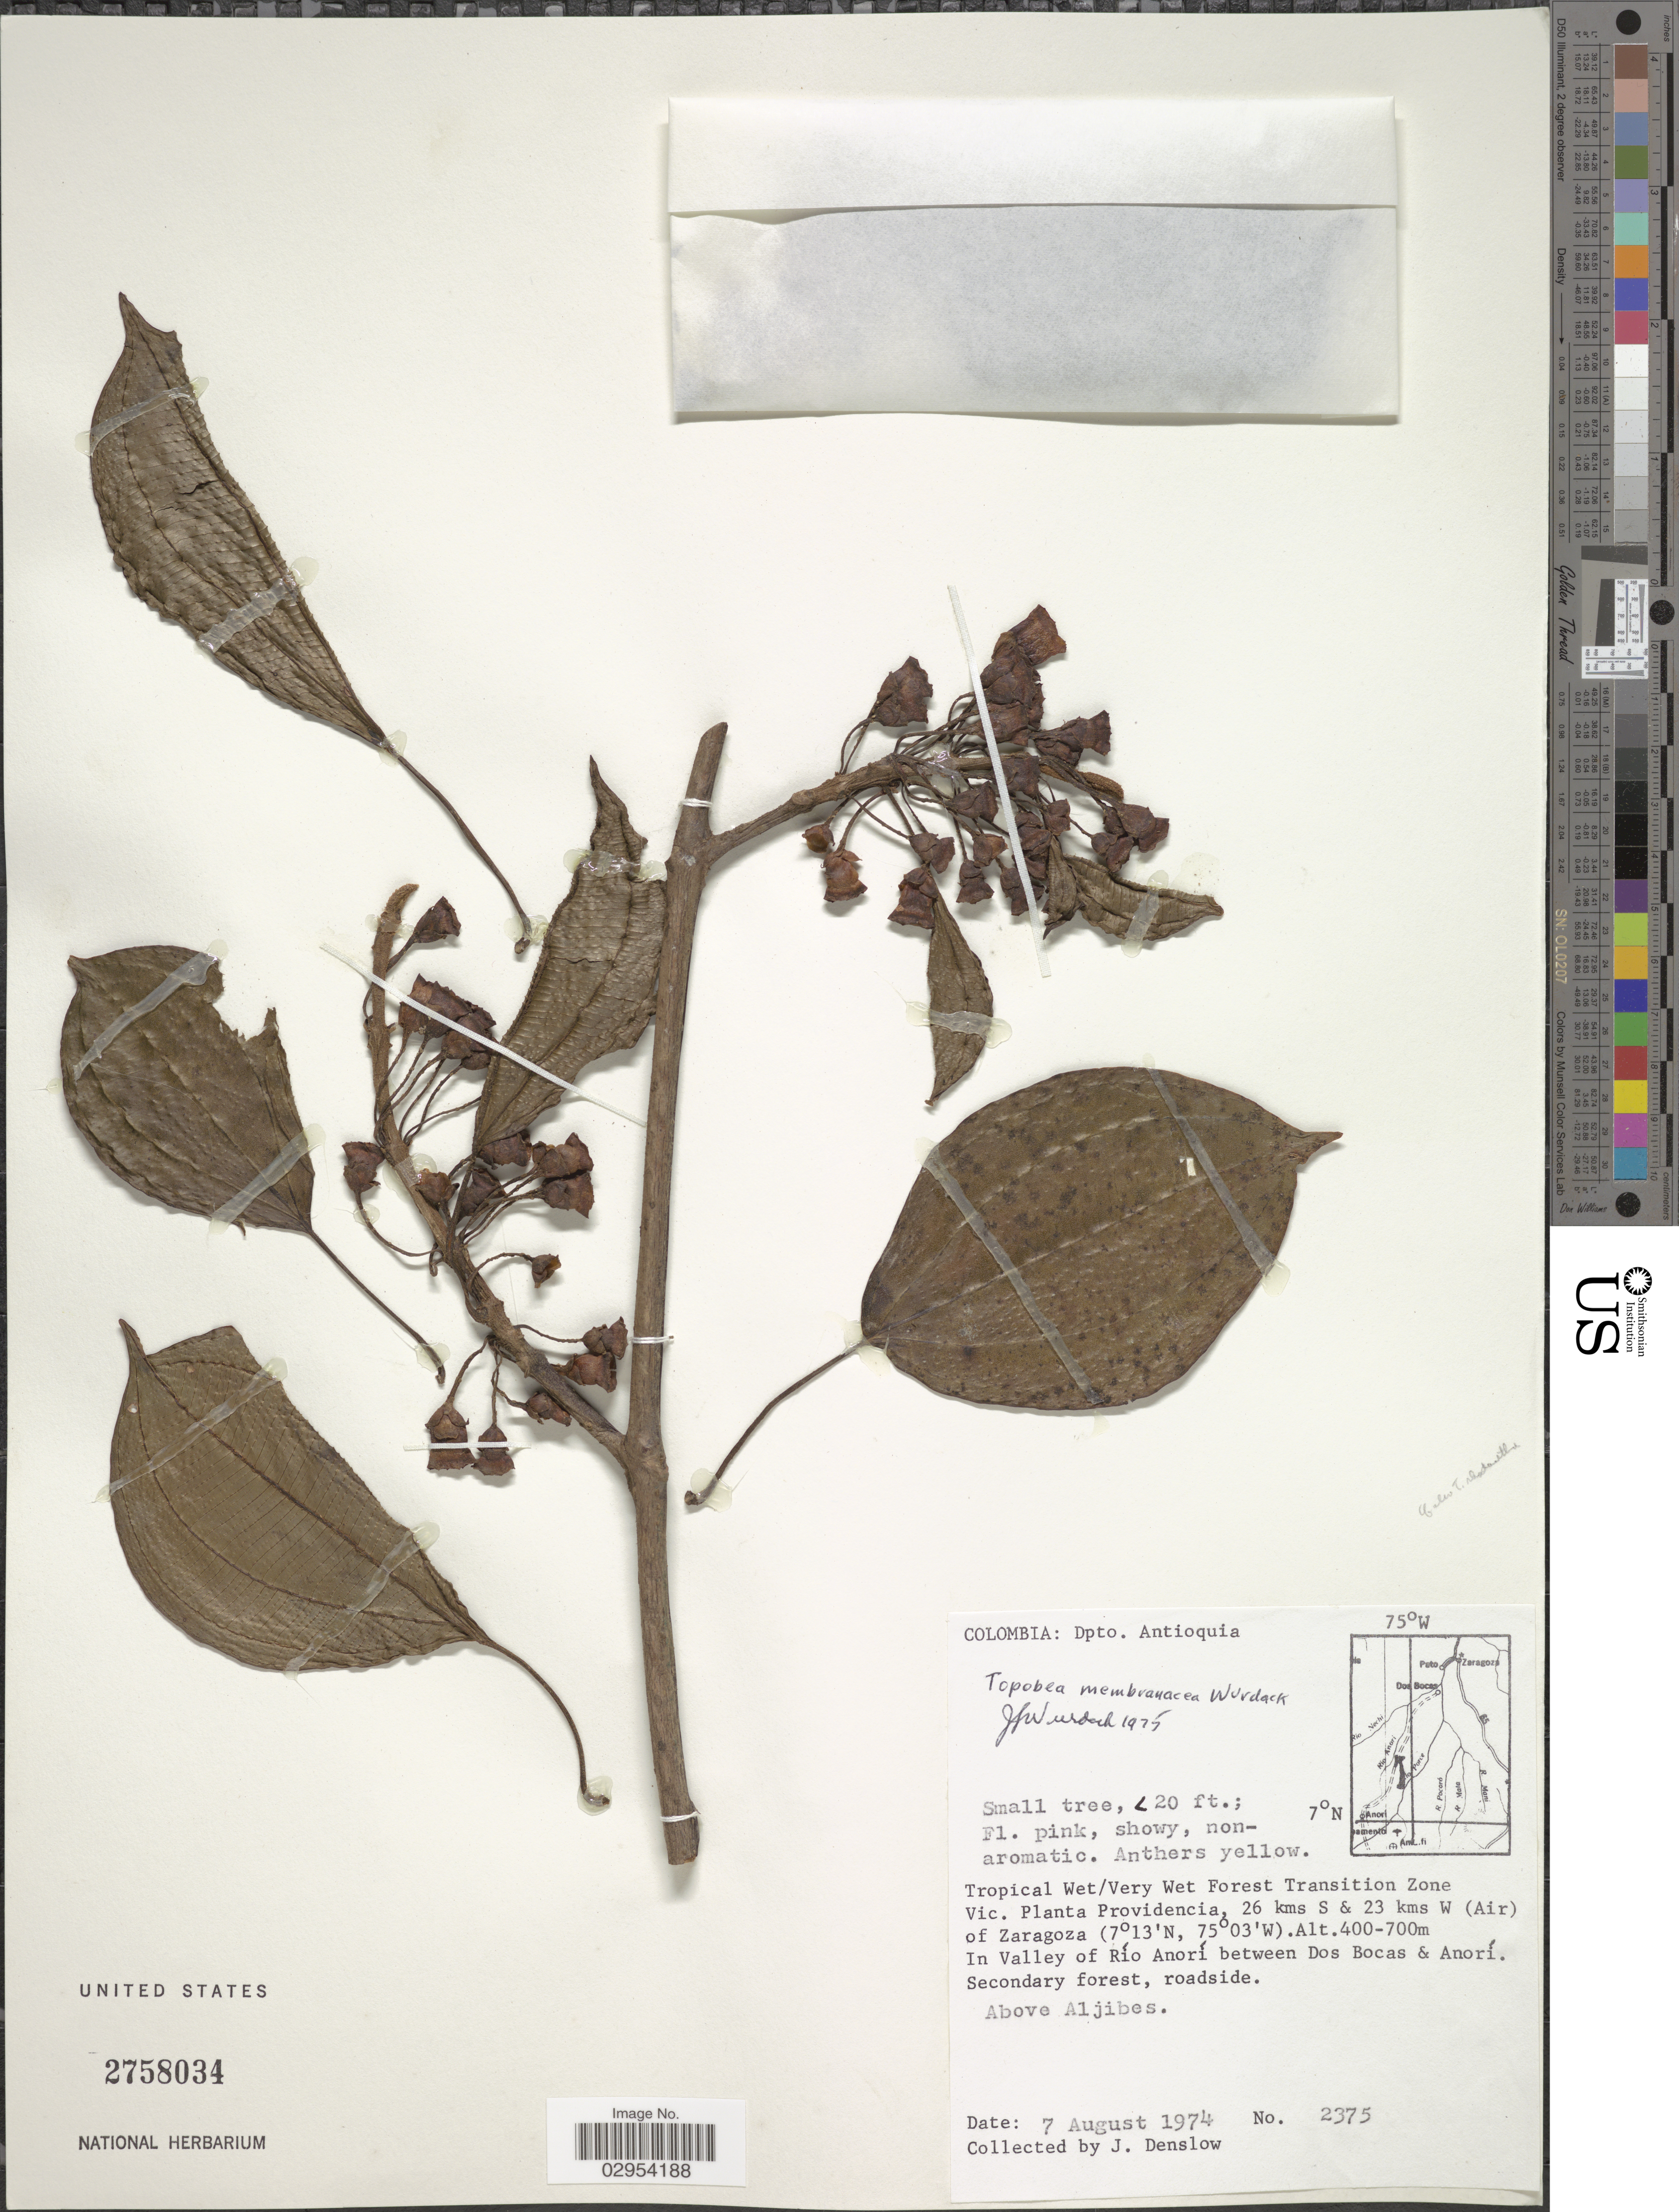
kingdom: Plantae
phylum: Tracheophyta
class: Magnoliopsida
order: Myrtales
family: Melastomataceae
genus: Topobea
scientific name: Topobea membranacea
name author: Wurdack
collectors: J. Denslow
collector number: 2375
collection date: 1974-08-07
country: Colombia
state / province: Antioquia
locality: Dpto. Antioquia, Tropical Wet/Very Wet Forest Transition Zone, Vic. Planta Providencia, 26 kms S & 23 kms W (Air) of Zaragoza. In Valley of Río Anorí between Dos Bocas & Anorí. Above Aljibes.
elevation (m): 400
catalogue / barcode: US 2758034